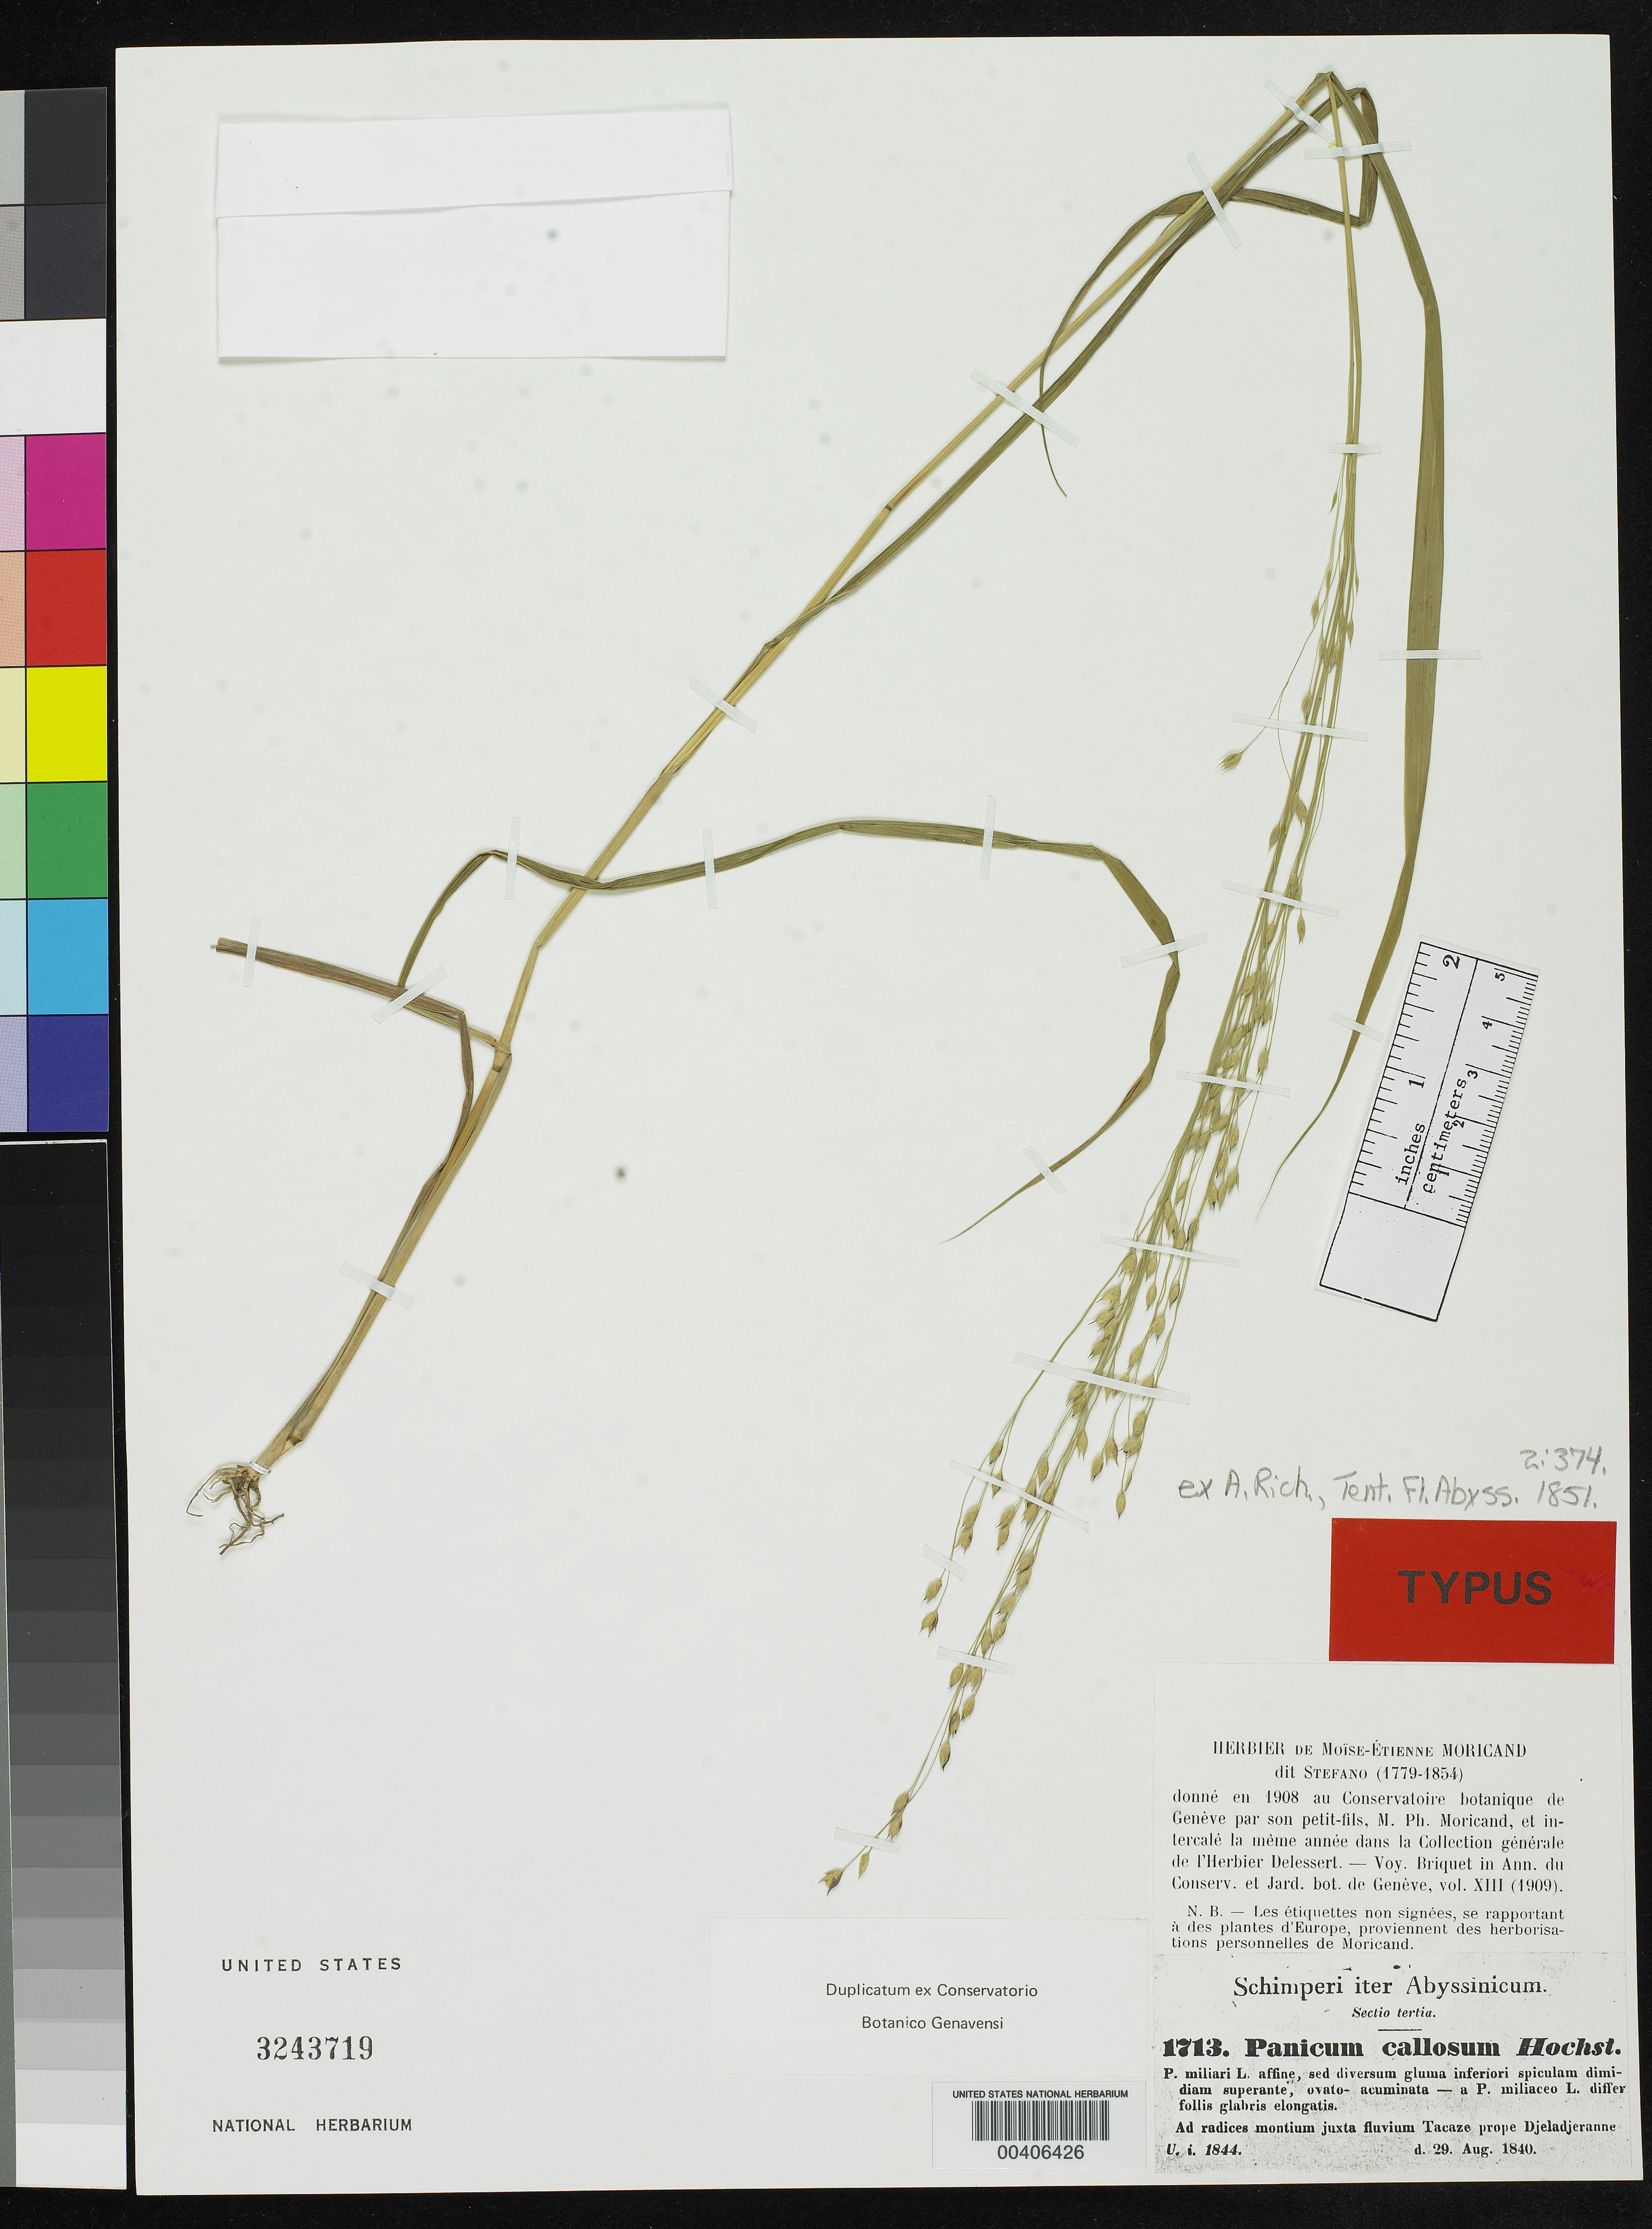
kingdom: Plantae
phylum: Tracheophyta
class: Liliopsida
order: Poales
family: Poaceae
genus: Panicum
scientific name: Panicum callosum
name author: Hochst. ex A. Rich.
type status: Isotype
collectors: G. W. Schimper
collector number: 1713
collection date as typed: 29 Aug 1840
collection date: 1840-08-29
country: Ethiopia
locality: Ad Radices montium juxta fluvium Tacaze prope Djeladjeranne.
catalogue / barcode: US 3243719